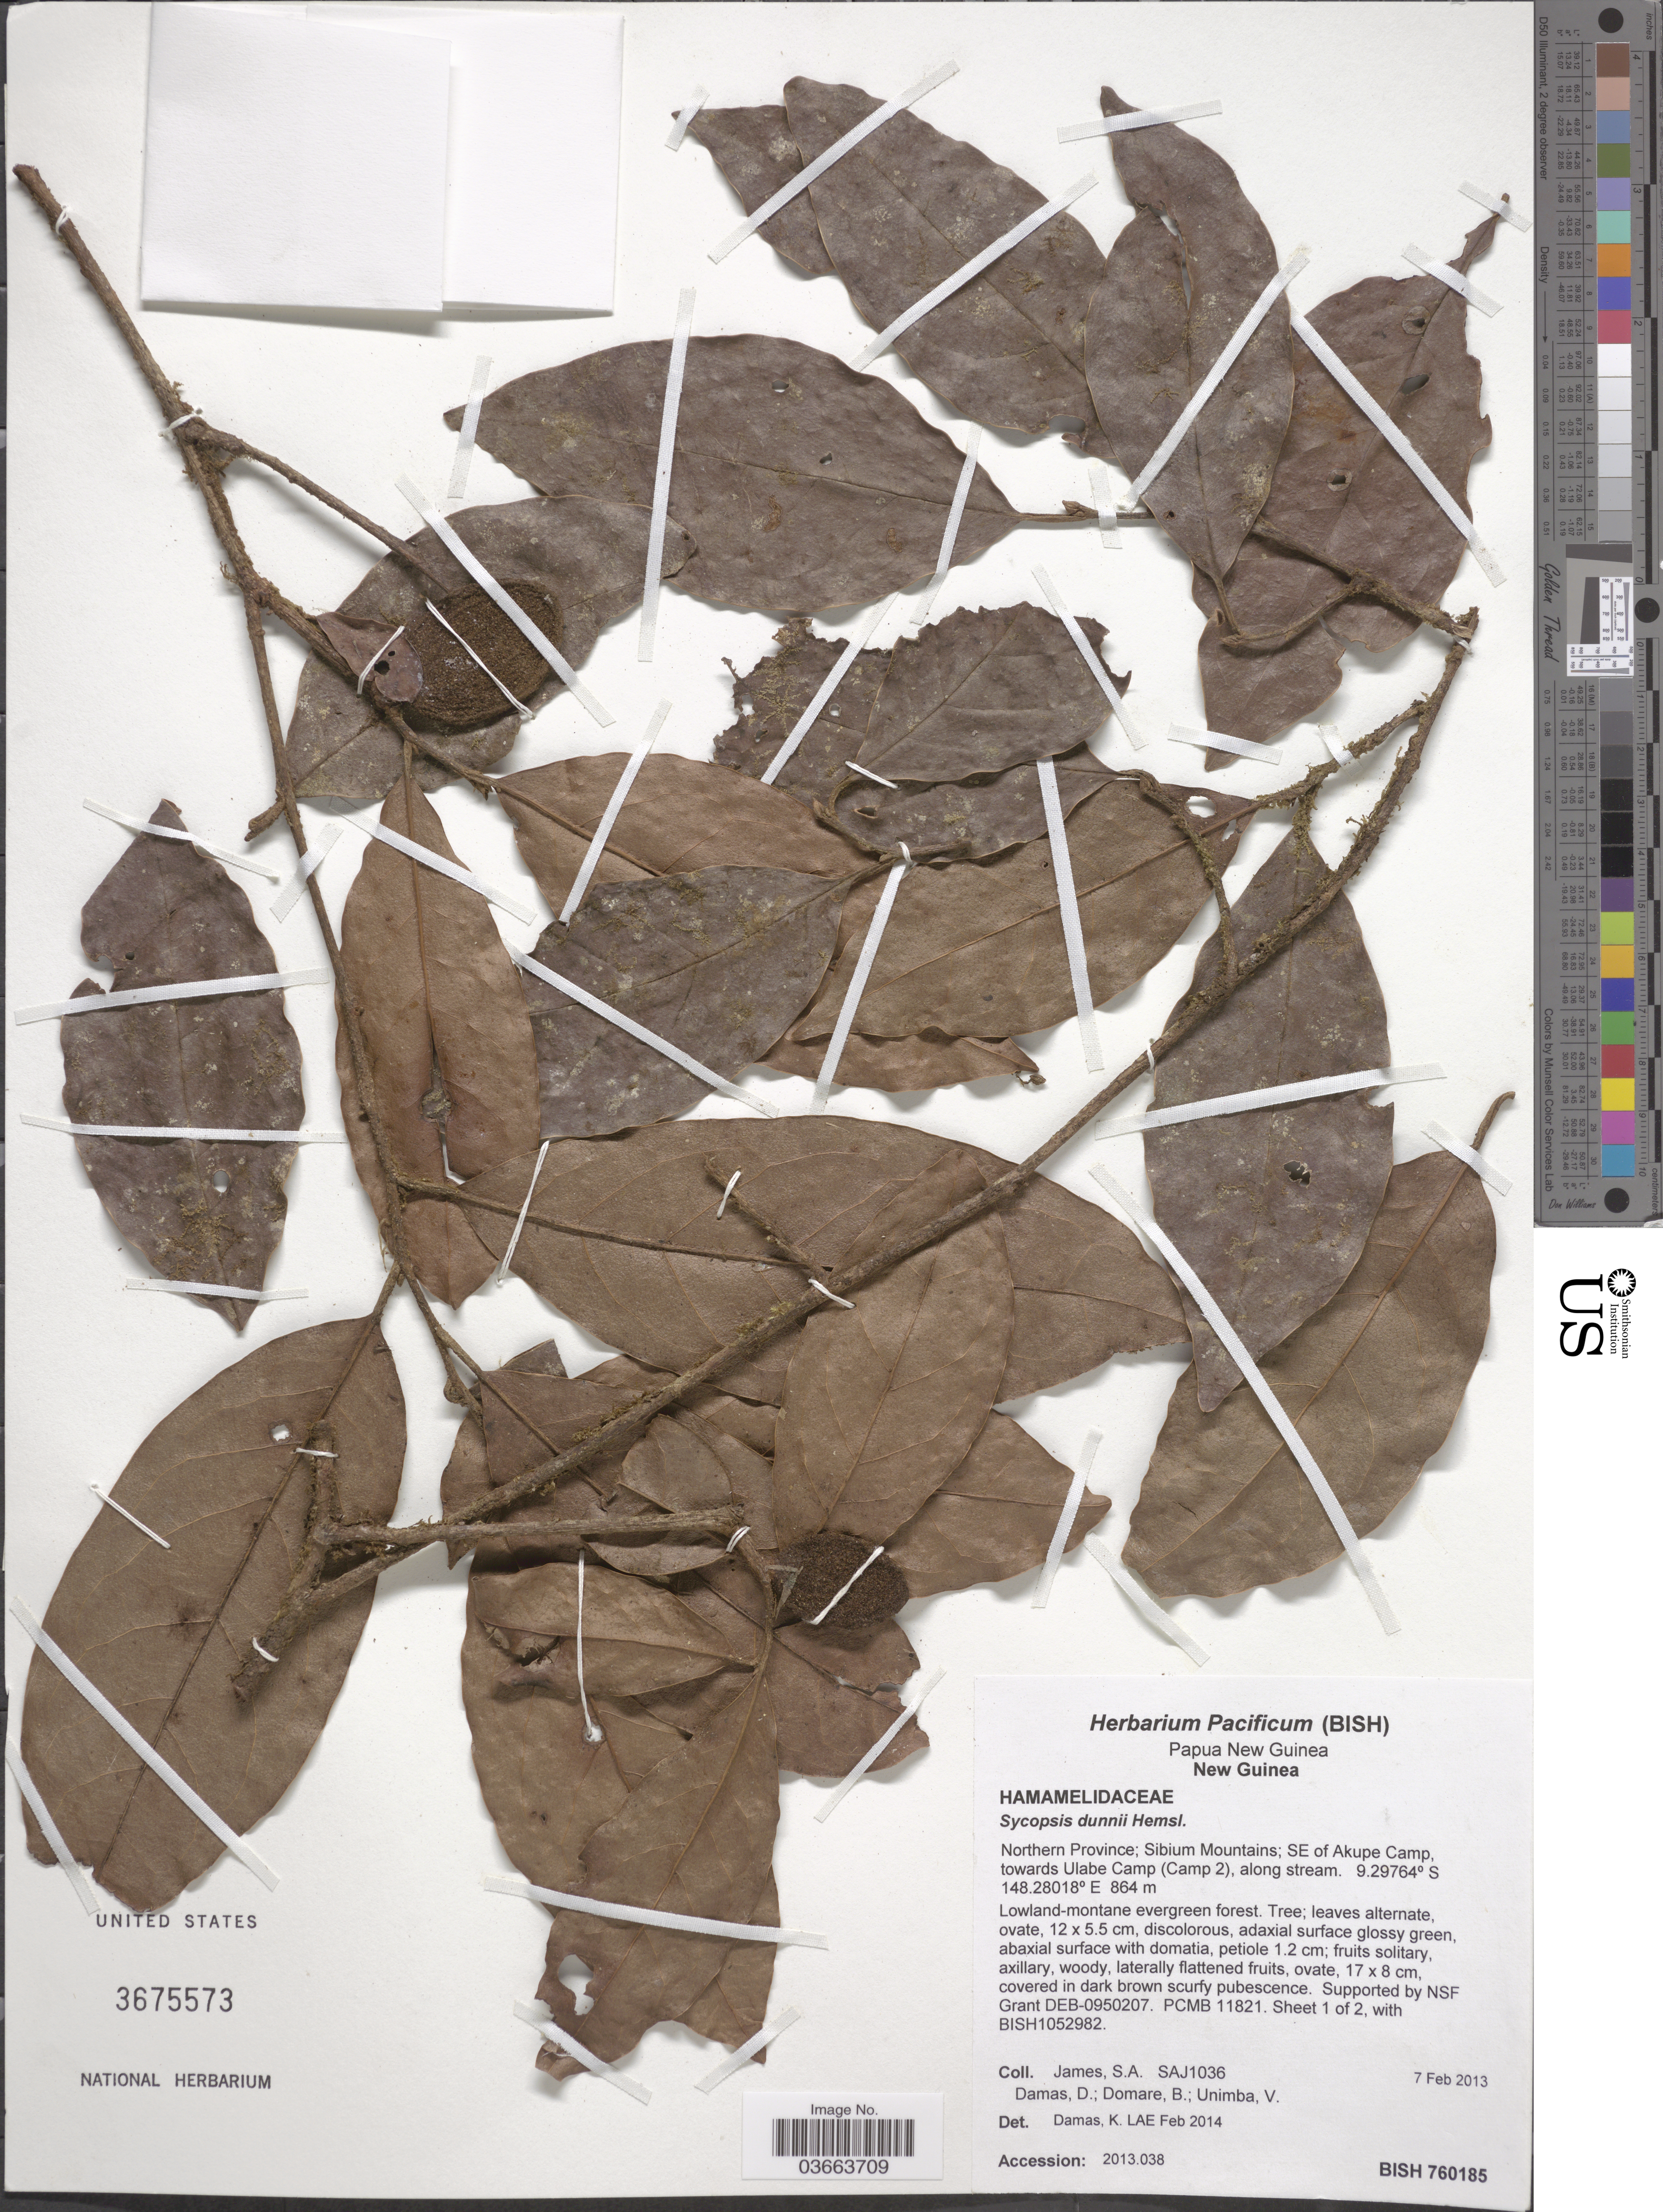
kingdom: Plantae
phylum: Tracheophyta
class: Magnoliopsida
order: Saxifragales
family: Hamamelidaceae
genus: Distyliopsis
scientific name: Distyliopsis dunnii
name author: (Hemsl.) Endress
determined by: Strong, Mark T., (BOT), Smithsonian Institution - National Museum of Natural History (UNITED STATES)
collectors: S. James, D. Damas, B. Domare & V. Unimba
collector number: SAJ1036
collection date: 2013-02-07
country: Papua New Guinea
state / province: Northern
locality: Sibium Mountains; SE of Akupe Camp, towards Ulabe Camp (Camp 2), along stream.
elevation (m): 864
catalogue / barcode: US 3675573